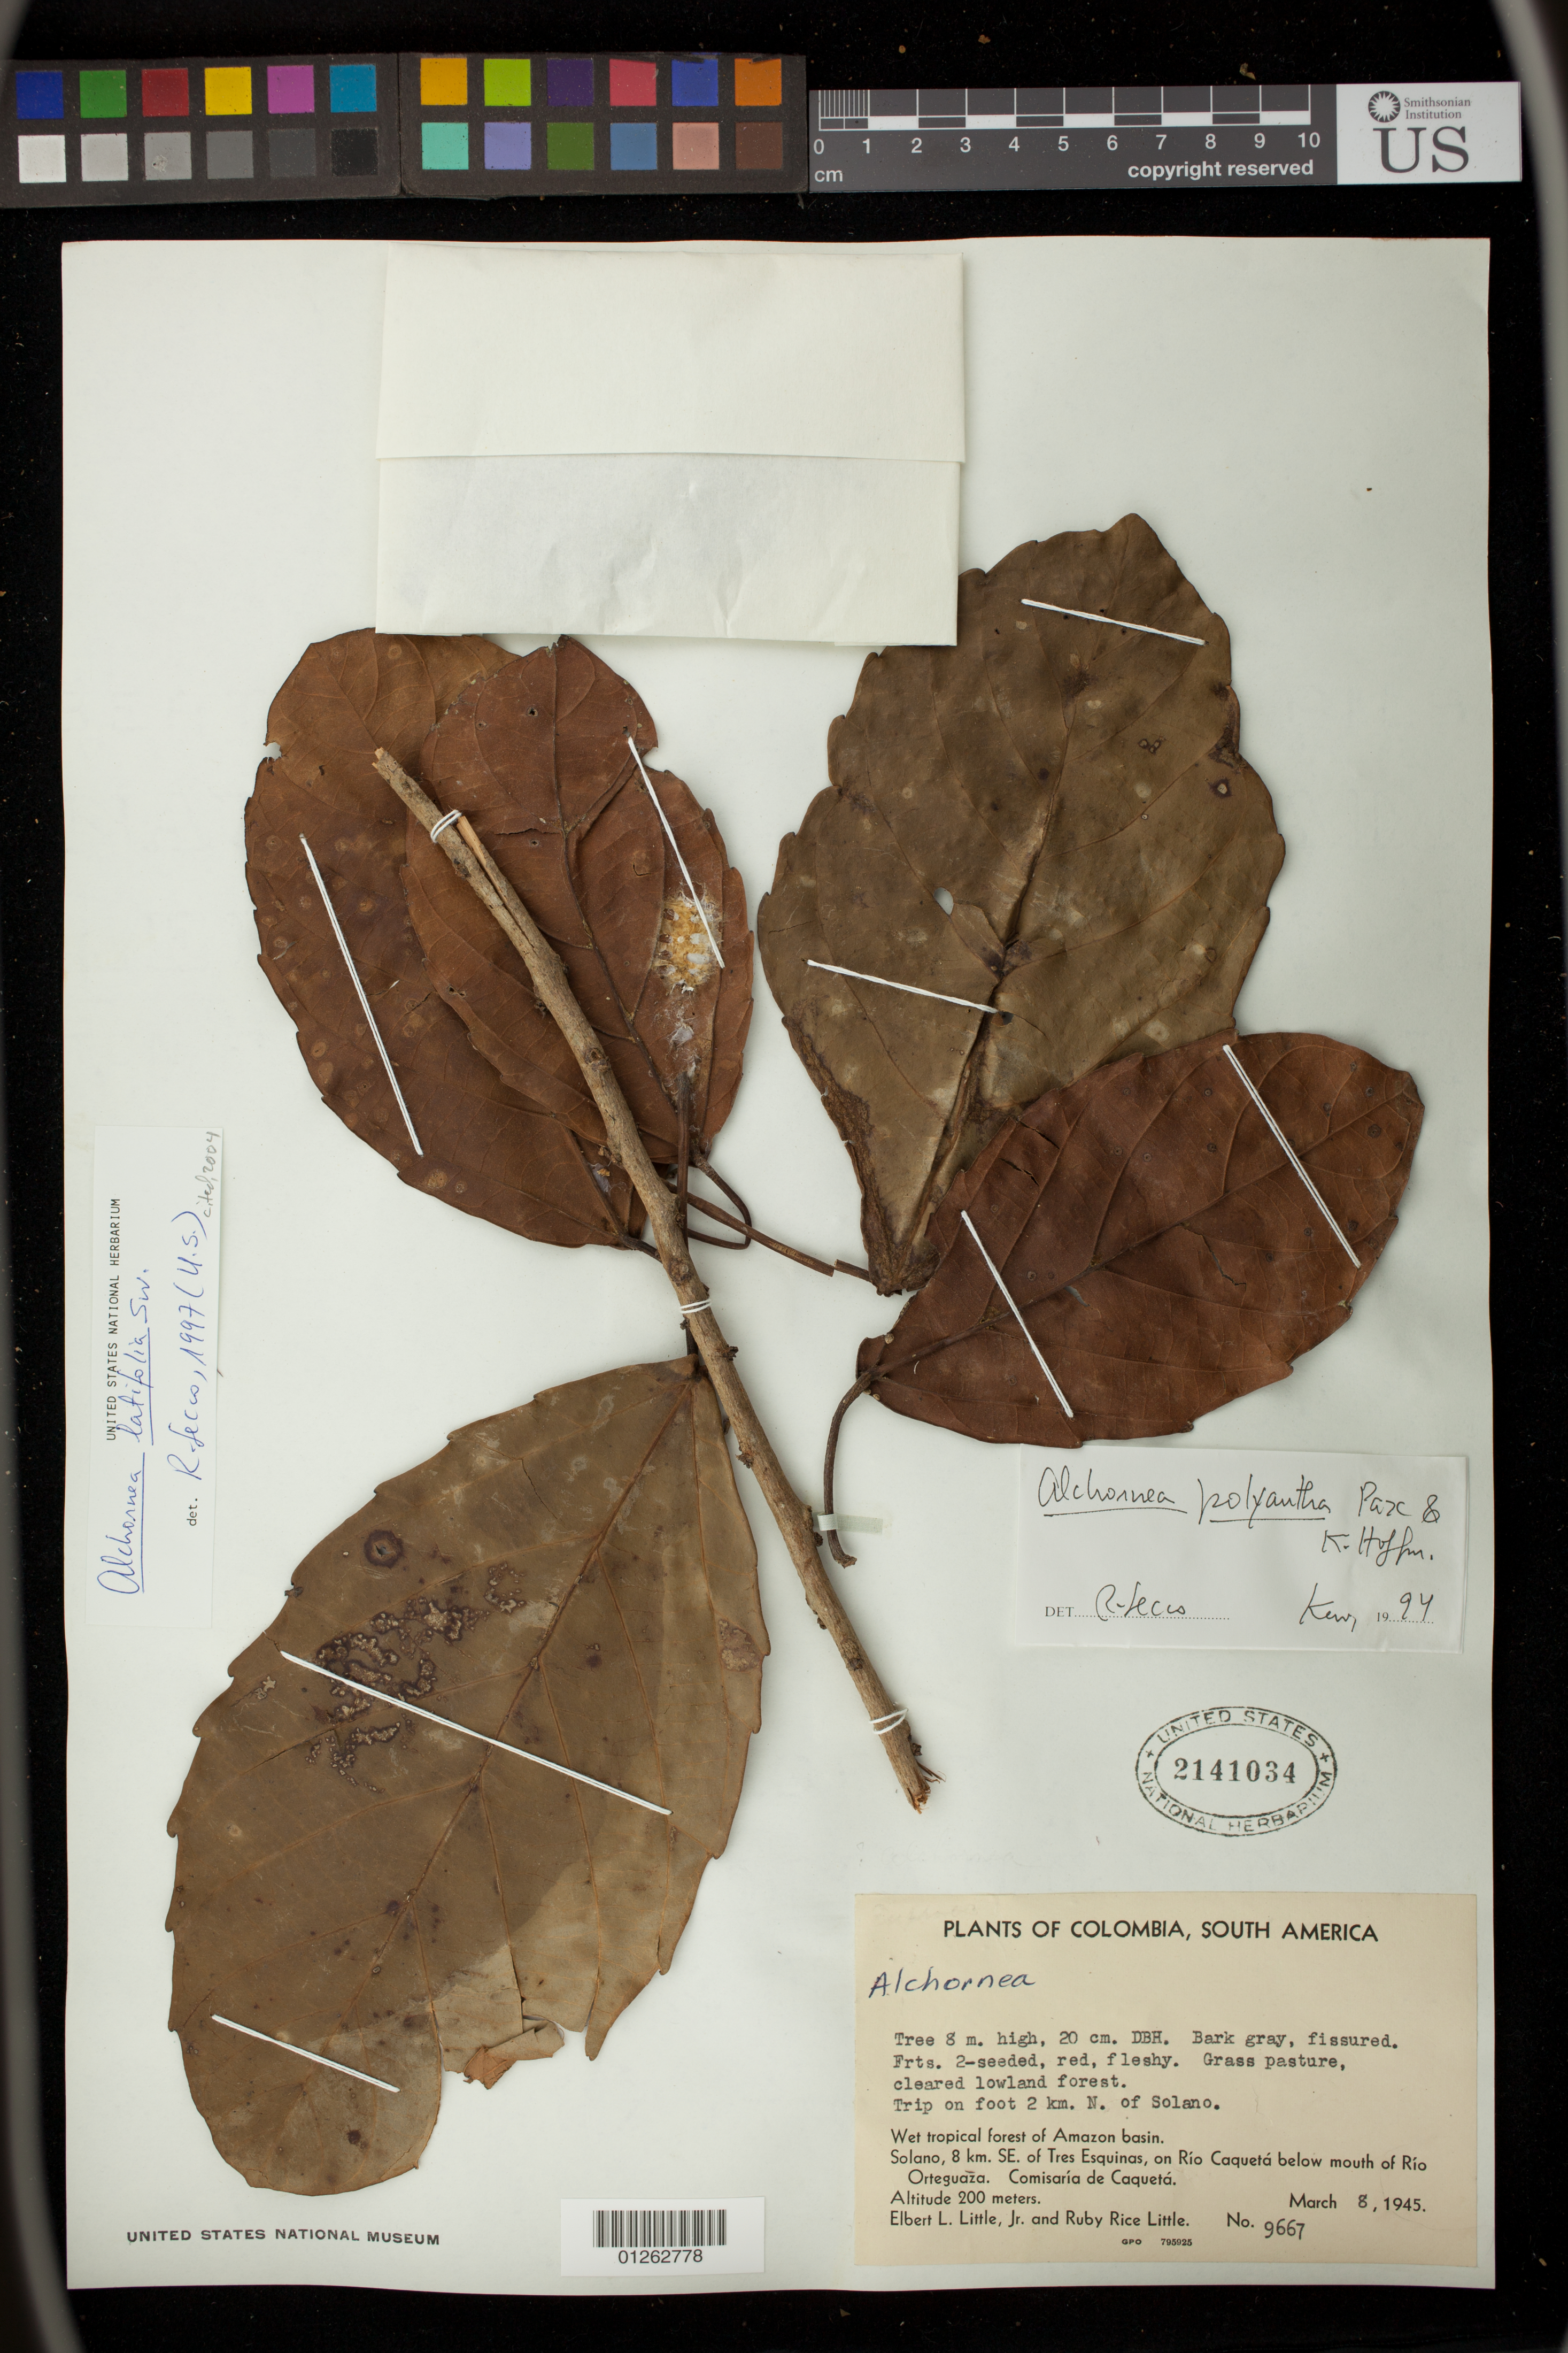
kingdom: Plantae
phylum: Tracheophyta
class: Magnoliopsida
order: Malpighiales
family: Euphorbiaceae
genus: Alchornea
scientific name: Alchornea latifolia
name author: Sw.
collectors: E. L. Little & R. R. Little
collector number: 9667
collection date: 1945-03-08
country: Colombia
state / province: Caquetá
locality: Solano, 8 km. SE. of Tres Esquinas, on Rio Caqueta below mouth of Rio Orteguaza.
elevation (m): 200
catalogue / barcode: US 2141034